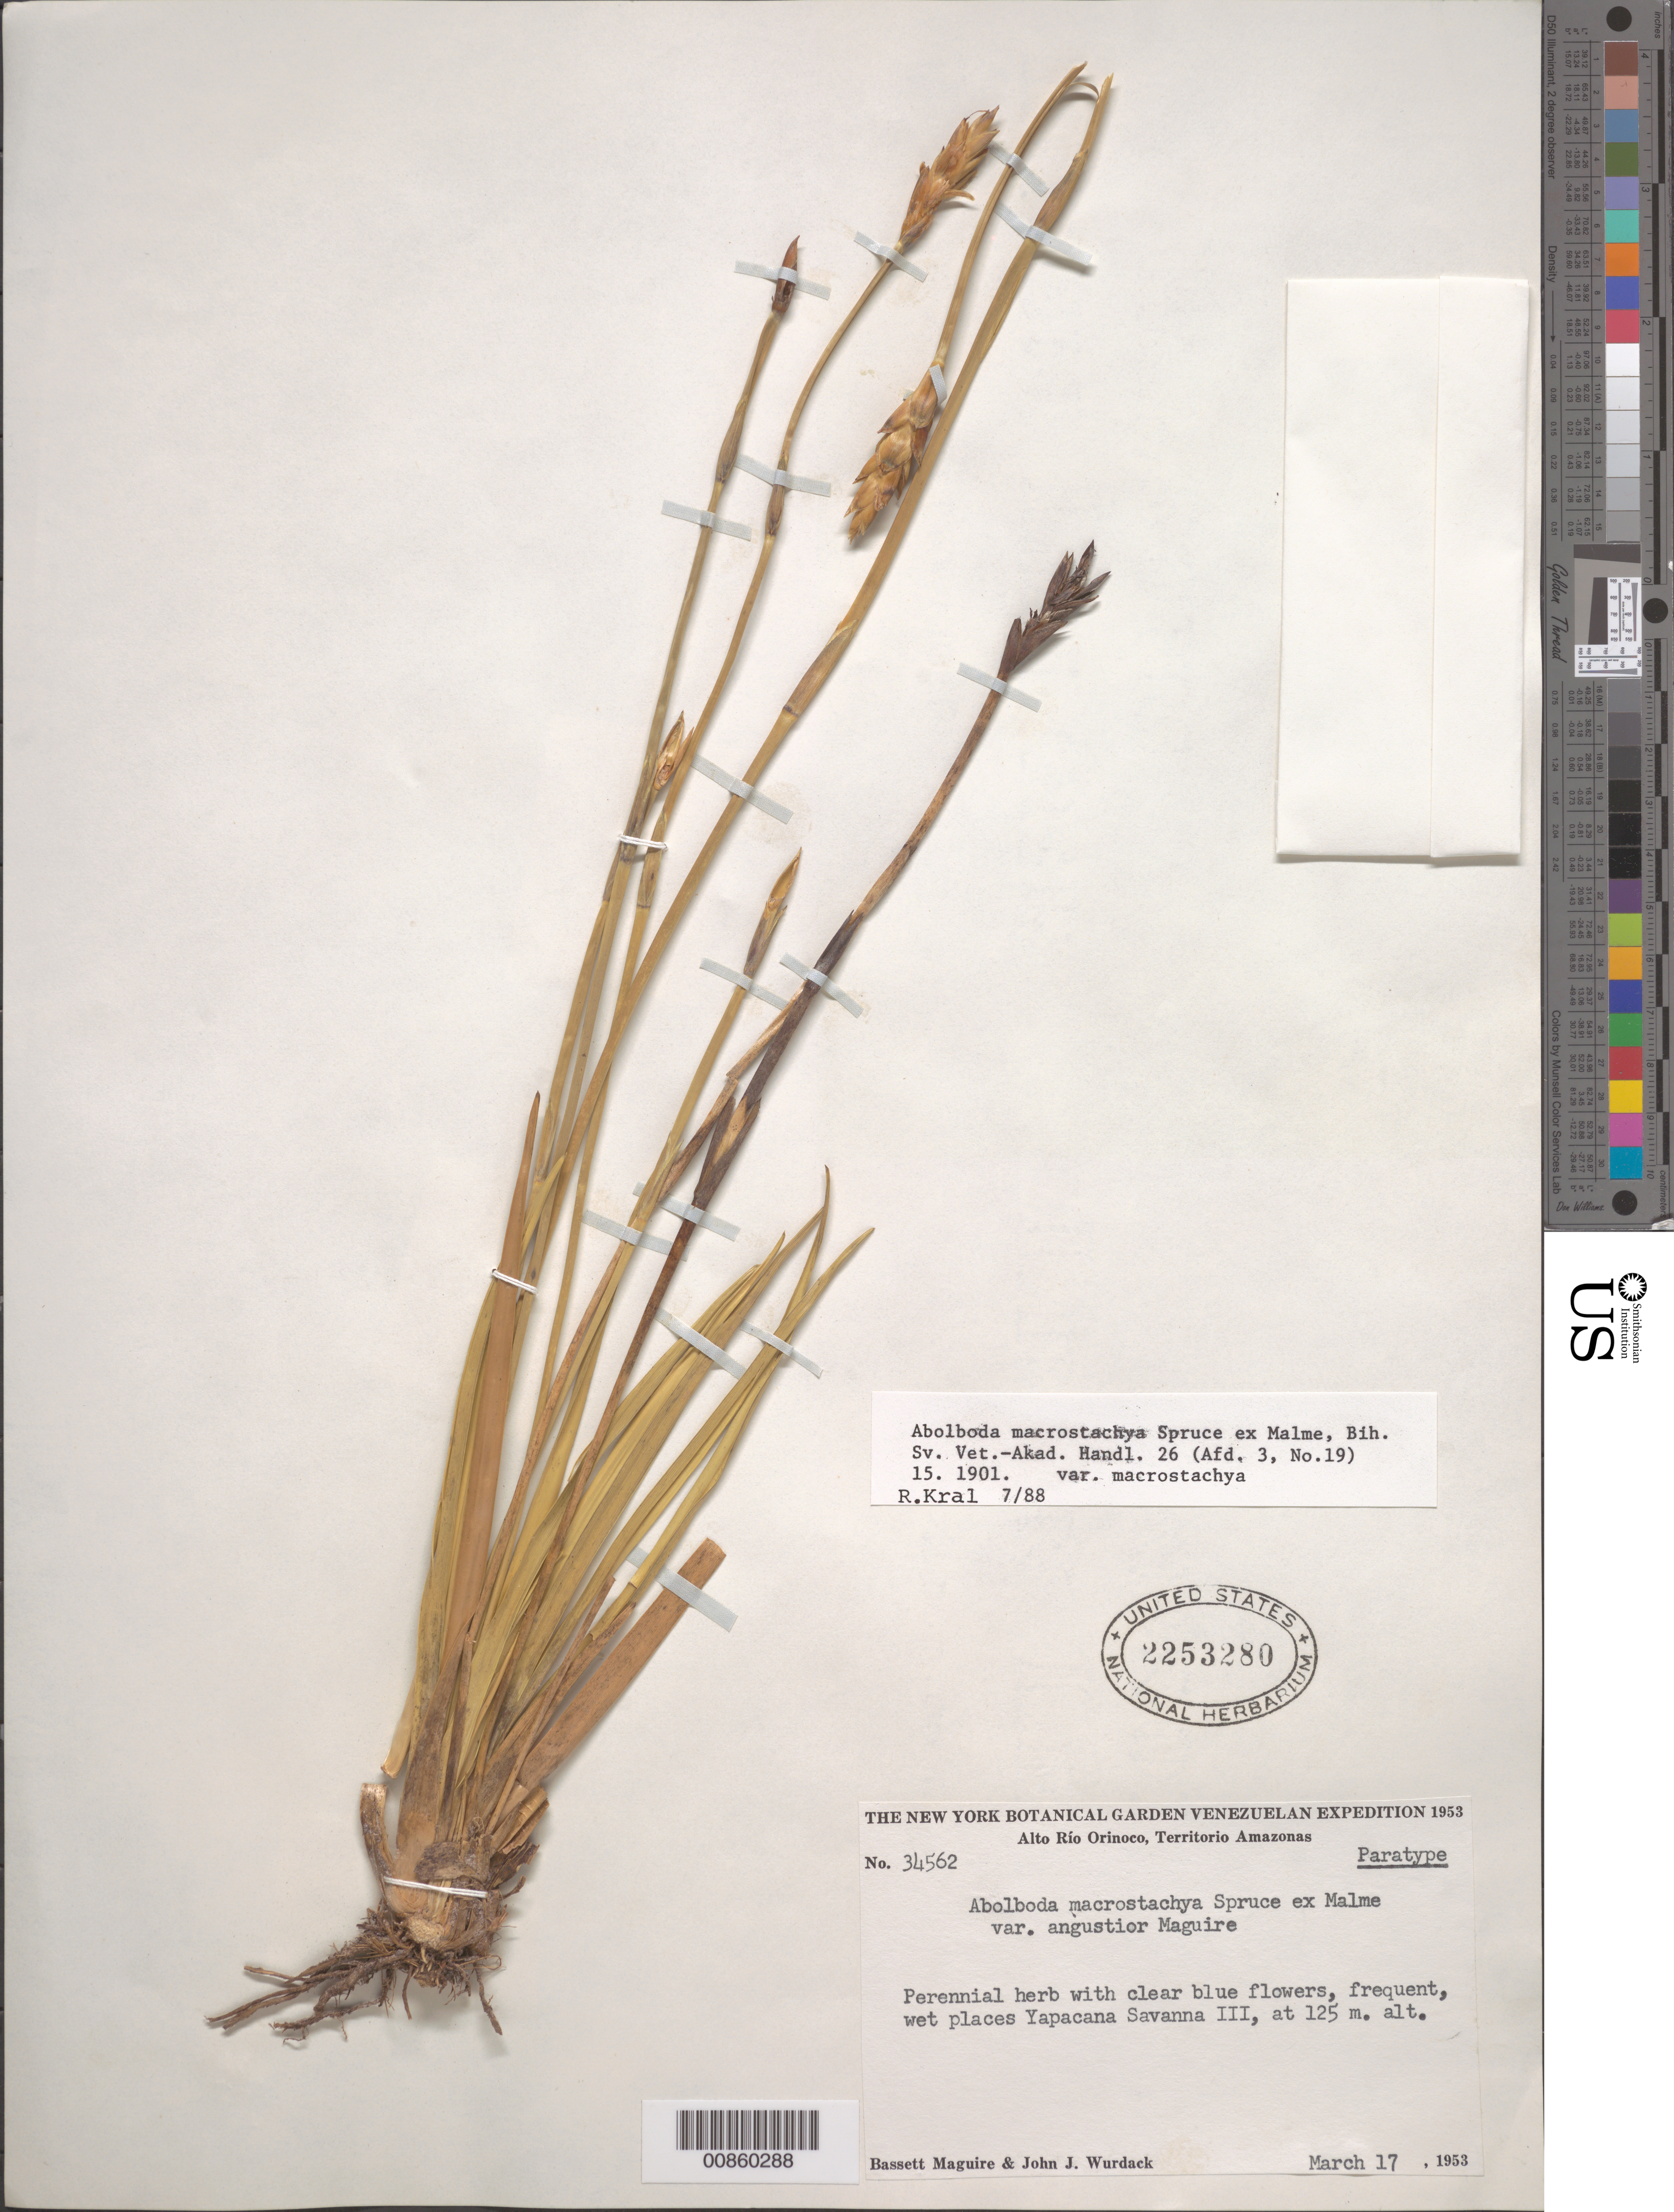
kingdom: Plantae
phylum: Tracheophyta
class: Liliopsida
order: Poales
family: Xyridaceae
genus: Abolboda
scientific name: Abolboda macrostachya var. macrostachya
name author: Spruce ex Malme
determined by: Kral, Robert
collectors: B. Maguire & J. J. Wurdack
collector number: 34562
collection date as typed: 17-Mar-53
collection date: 1953-03-17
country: Venezuela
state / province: Amazonas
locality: Alto Río Orinoco, Cerro Yapacána, Savanna III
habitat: Wet places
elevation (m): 125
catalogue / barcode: US 2253280